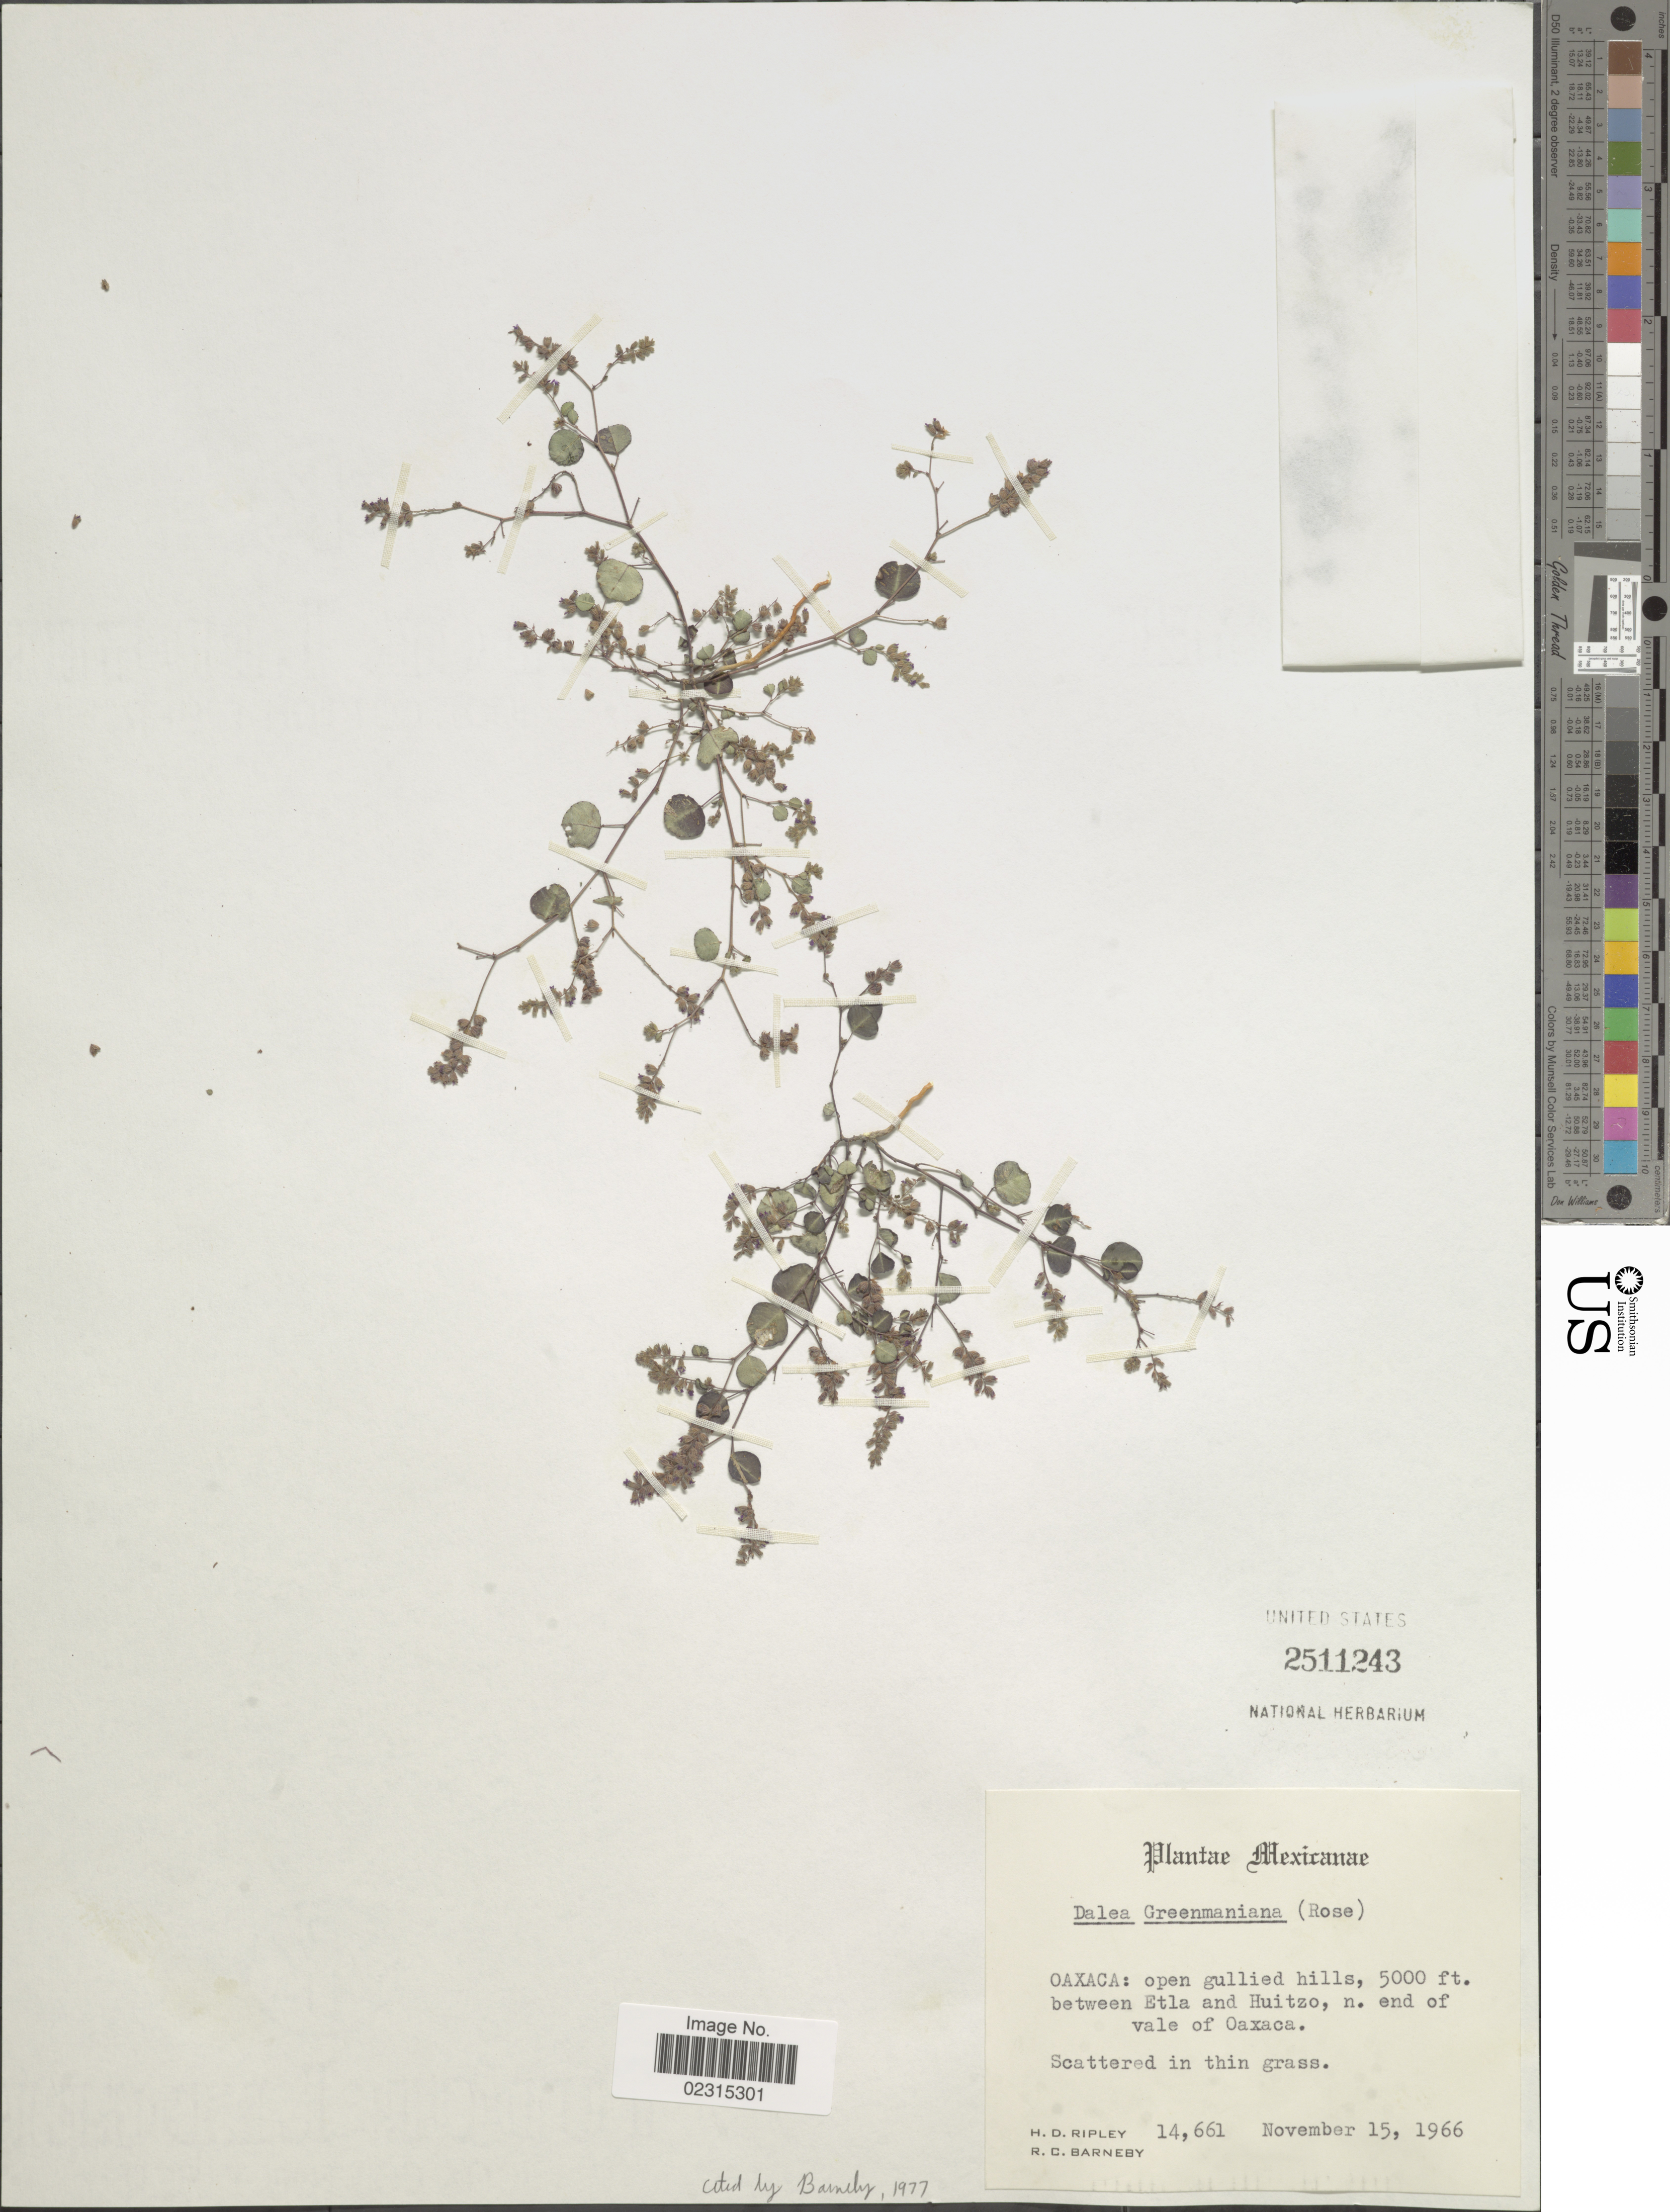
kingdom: Plantae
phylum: Tracheophyta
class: Magnoliopsida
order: Fabales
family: Fabaceae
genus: Marina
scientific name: Marina greenmaniana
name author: (Rose) Barneby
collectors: H. Ripley & R. C. Barneby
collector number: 14661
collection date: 1966-11-15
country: Mexico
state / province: Oaxaca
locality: between Etla and Huitzo, n. end of vale of Oaxaca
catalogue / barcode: US 2511243